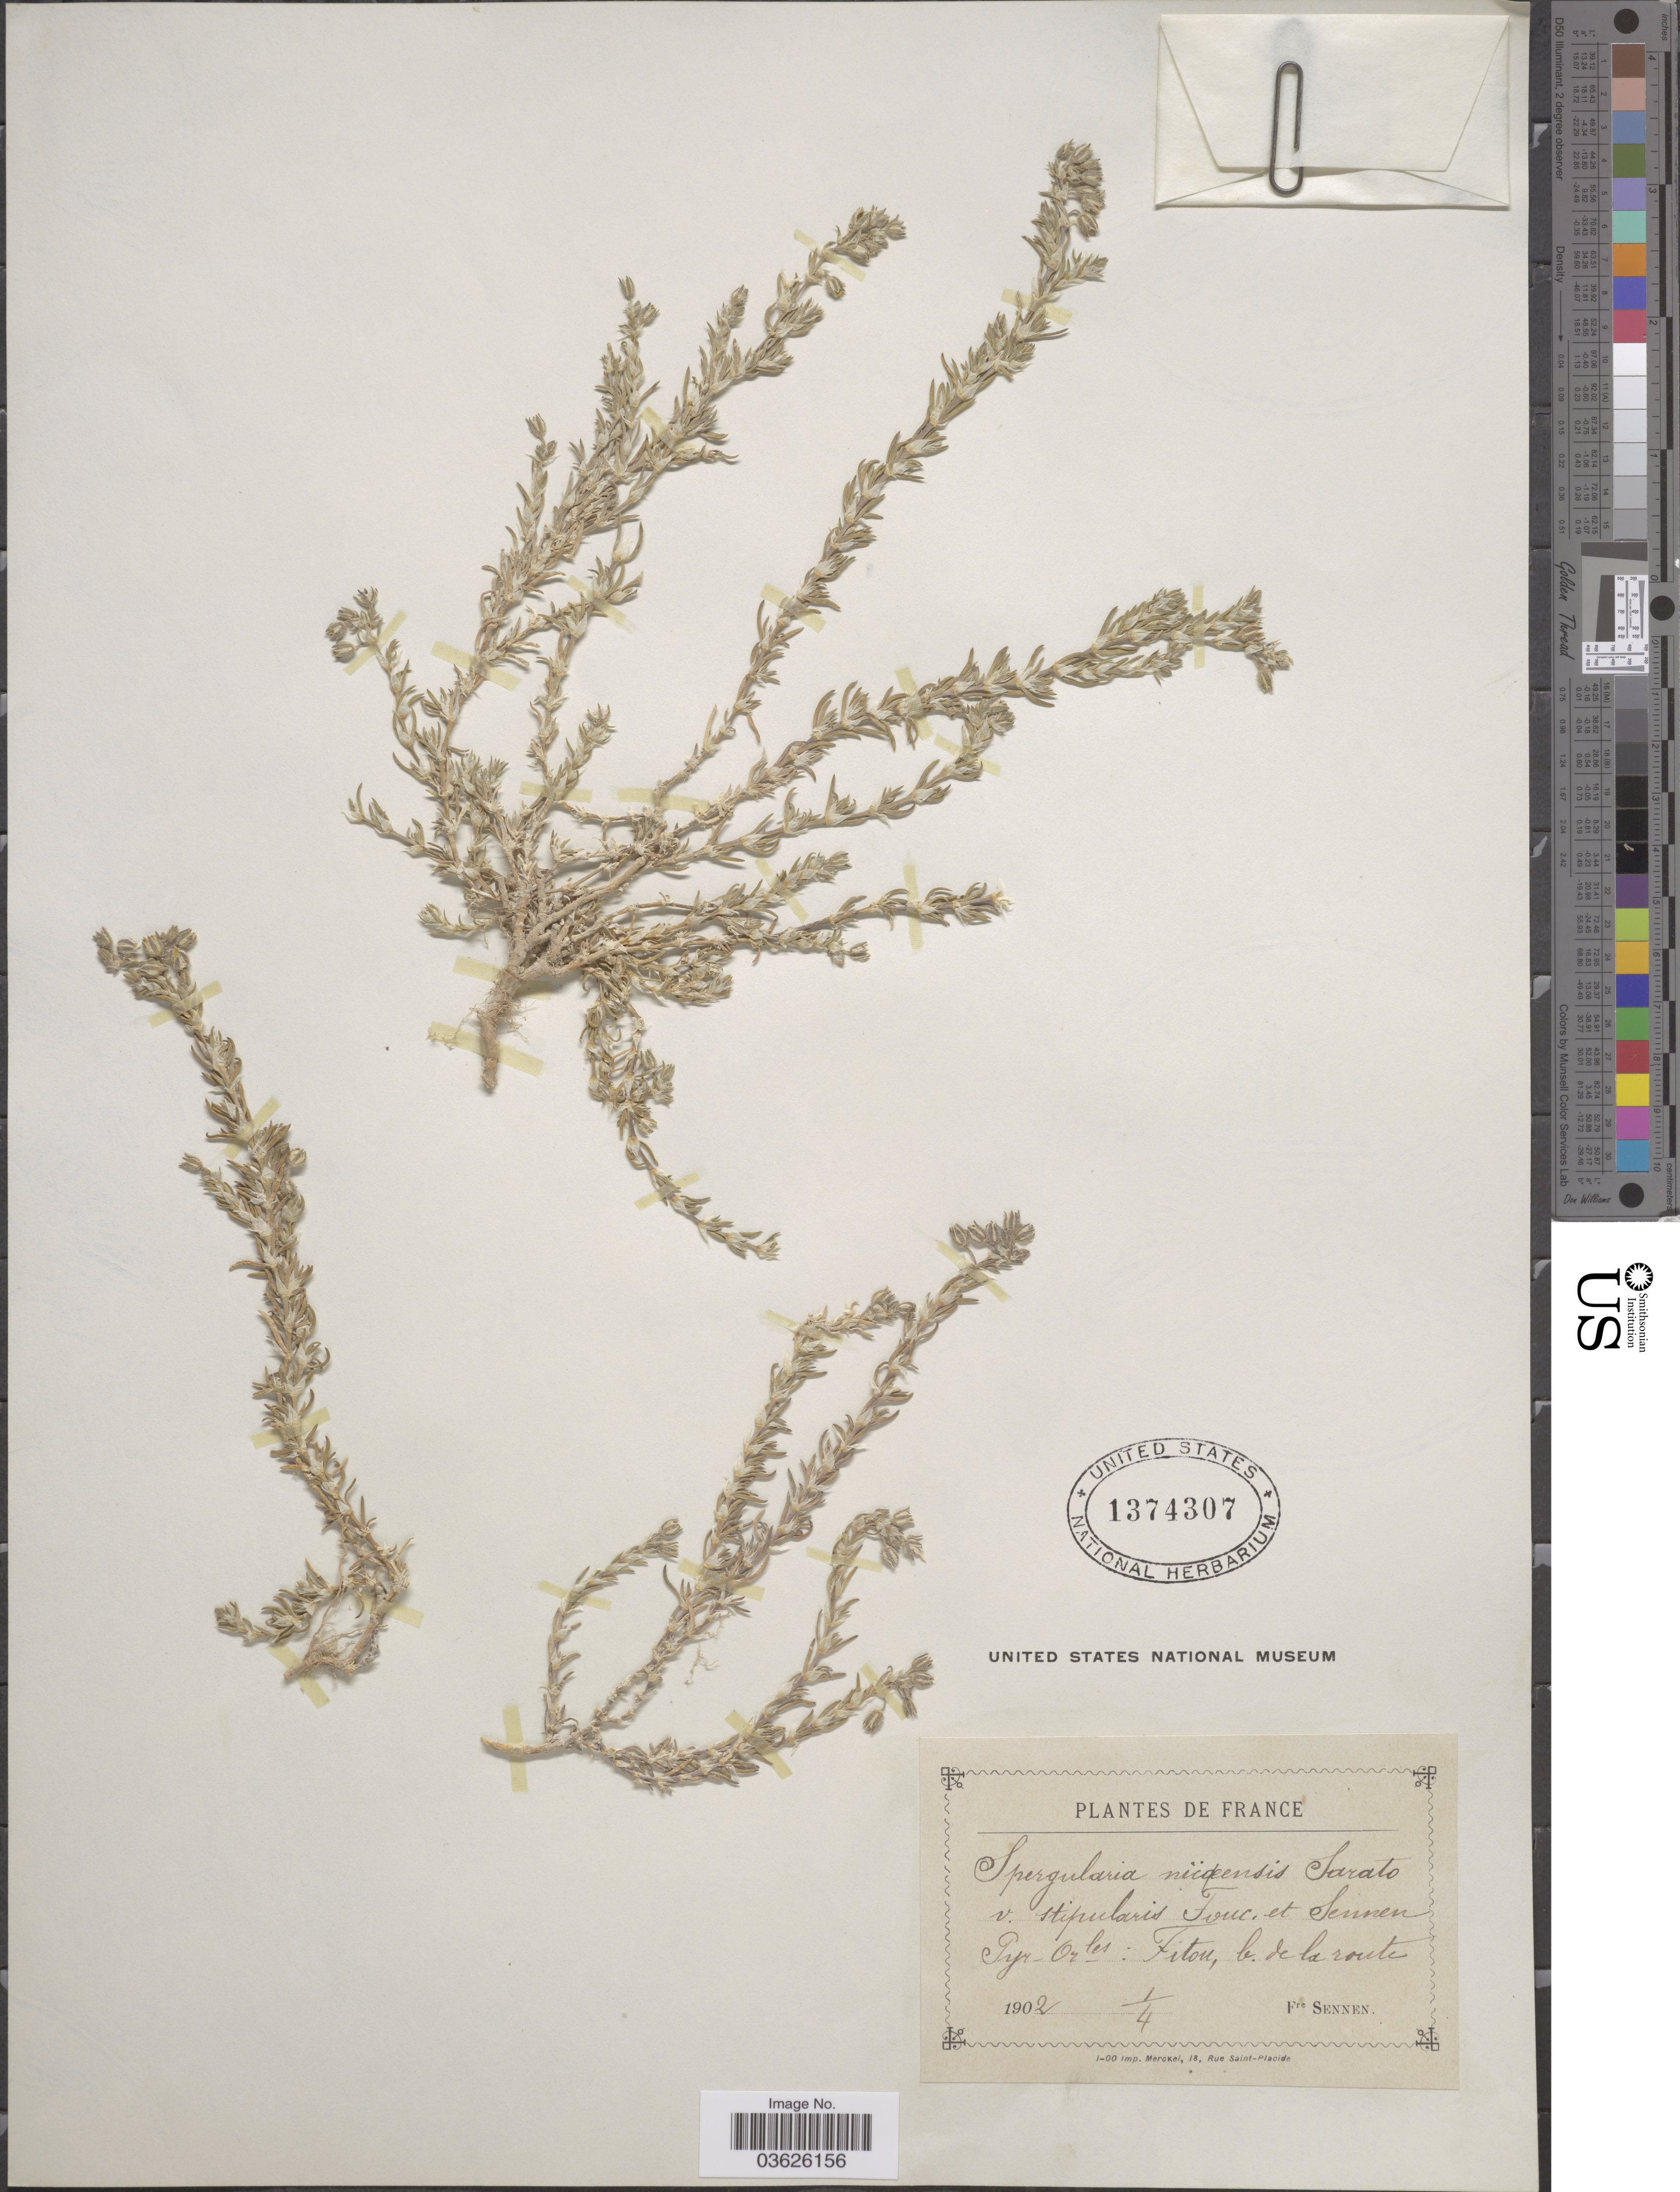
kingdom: Plantae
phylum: Tracheophyta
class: Magnoliopsida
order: Caryophyllales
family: Caryophyllaceae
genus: Spergularia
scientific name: Spergularia nicaeensis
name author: Sarato ex Burnat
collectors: E. Sennen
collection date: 1902-04-01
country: France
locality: Pyr Or les: Fitou, b. de la route. [interpreted]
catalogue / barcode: US 1374307